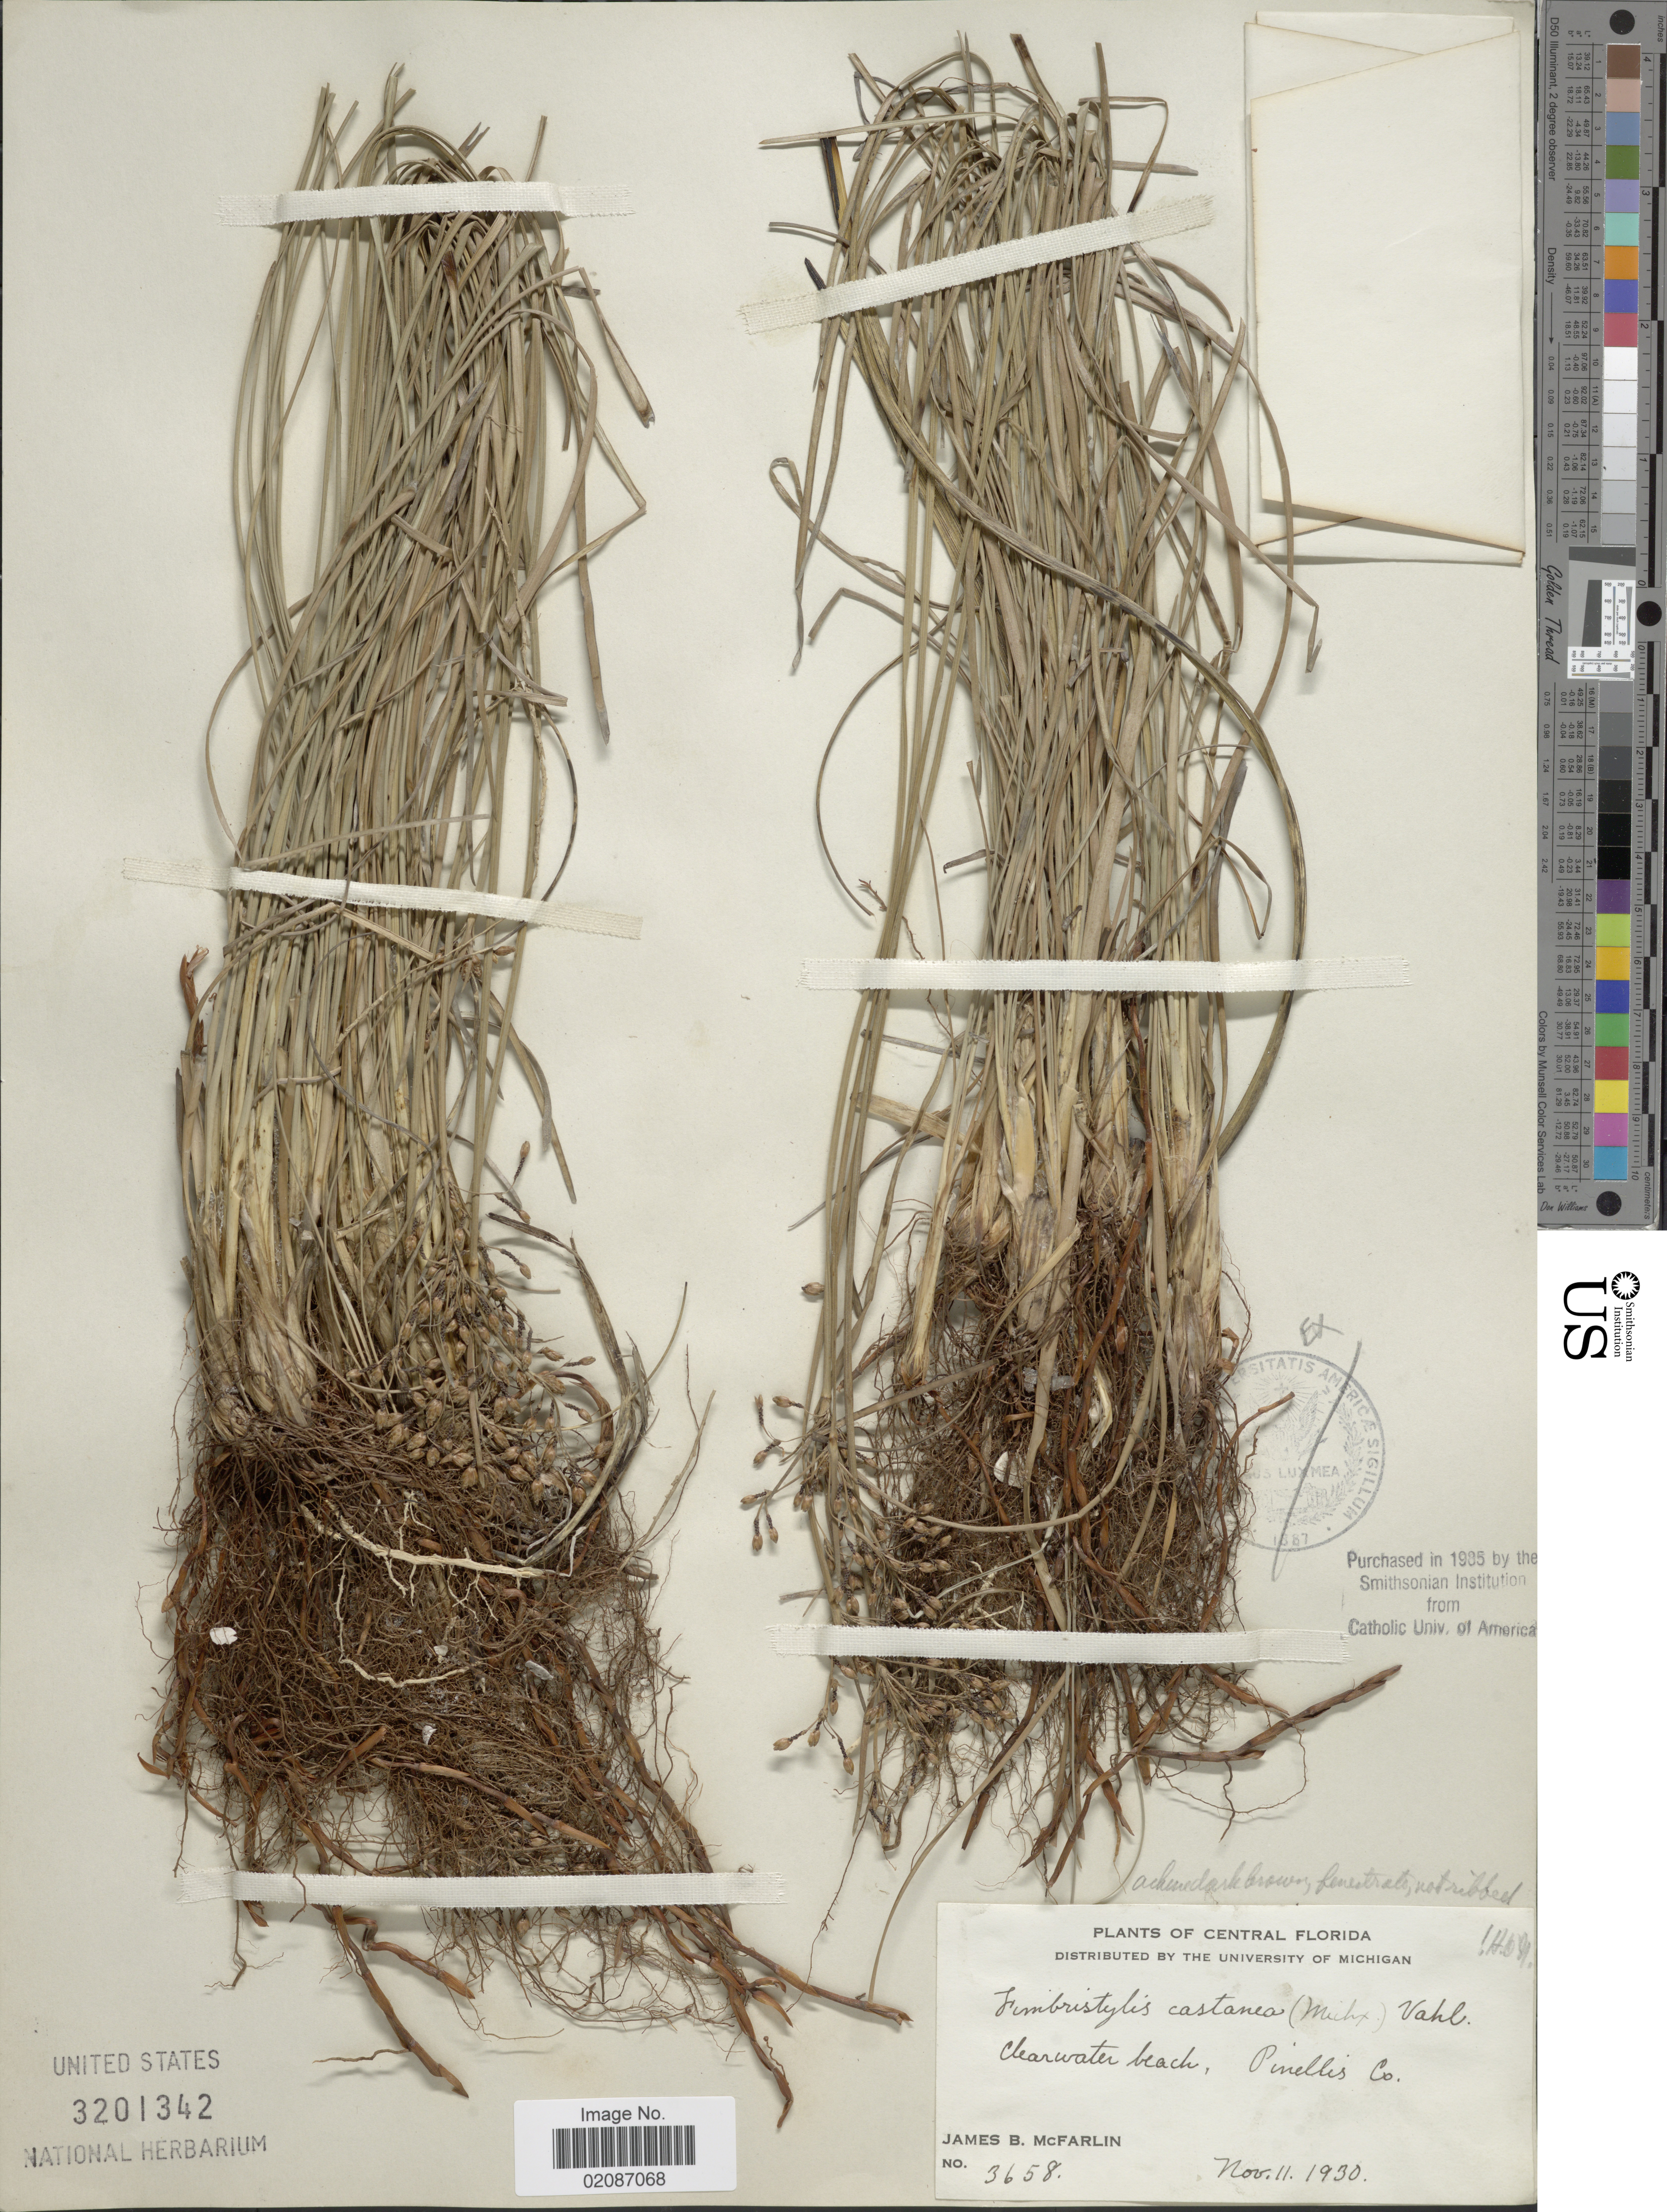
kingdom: Plantae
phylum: Tracheophyta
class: Liliopsida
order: Poales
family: Cyperaceae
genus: Fimbristylis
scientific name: Fimbristylis spadicea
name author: (L.) Vahl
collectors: J. McFarlin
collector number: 3658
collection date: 1930-11-11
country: United States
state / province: Florida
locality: Central Florida, Clearwater beach, Pinellis Co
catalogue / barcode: US 3201342